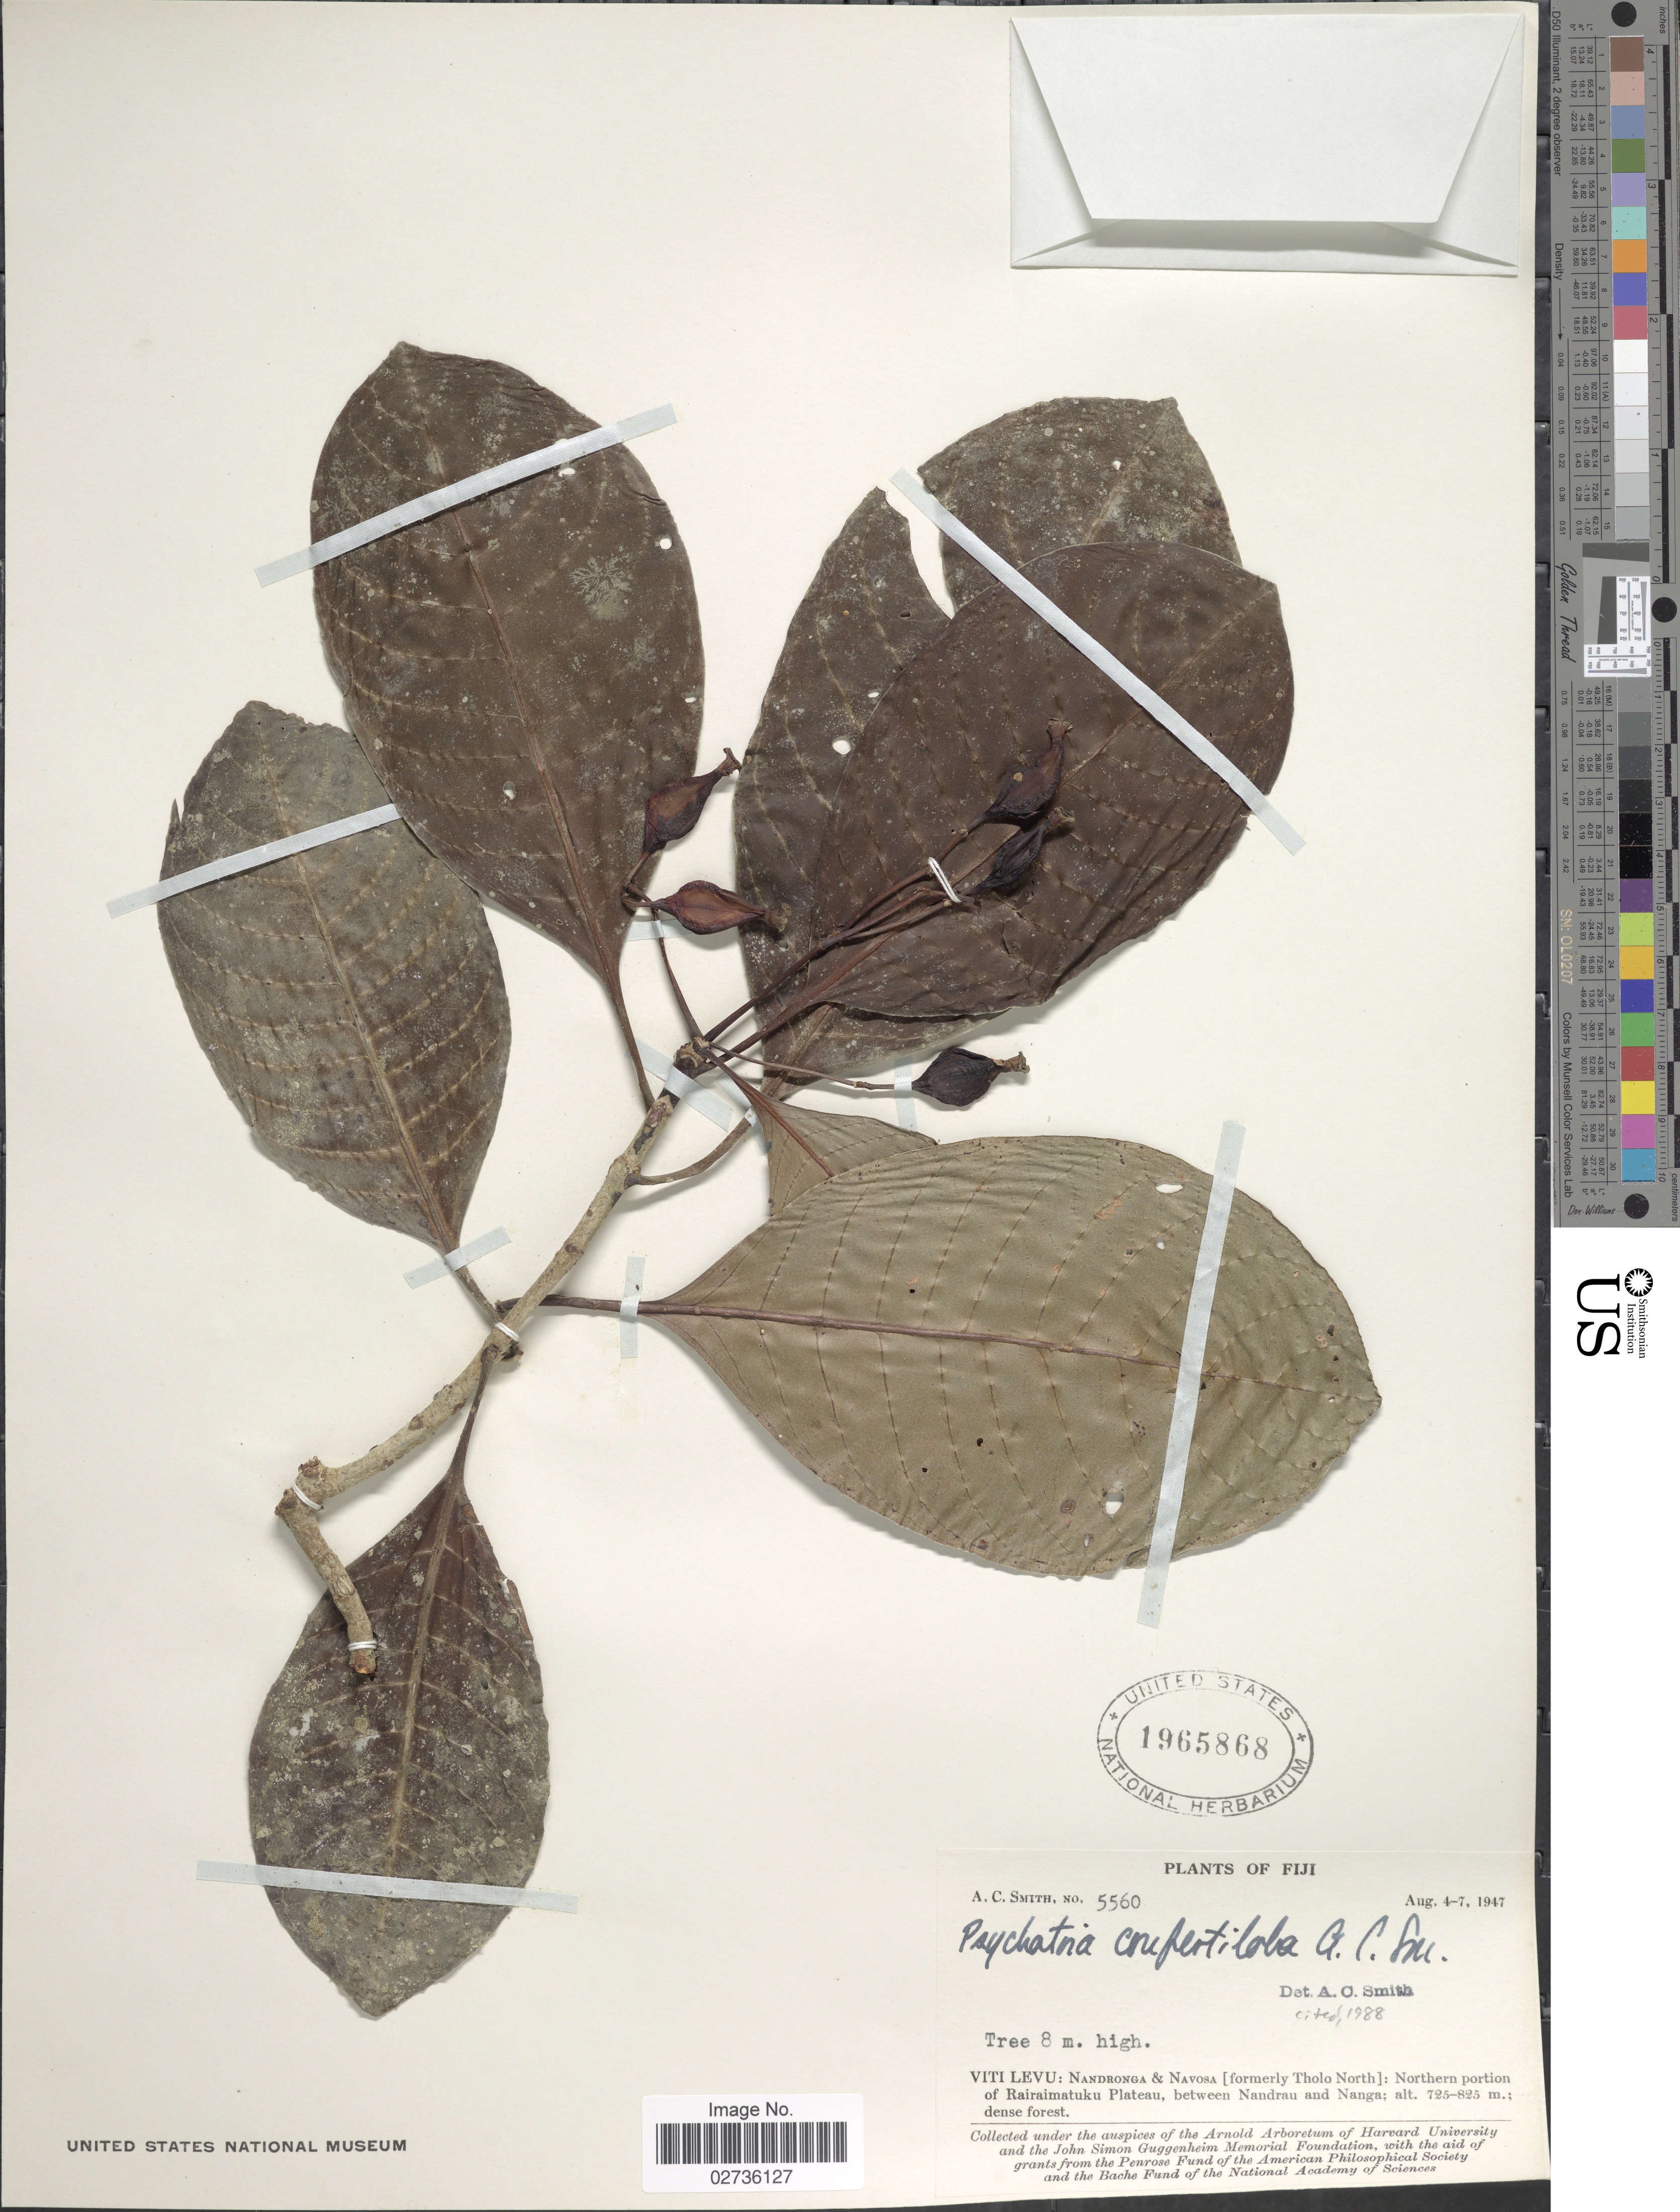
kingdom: Plantae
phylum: Tracheophyta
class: Magnoliopsida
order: Gentianales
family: Rubiaceae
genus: Psychotria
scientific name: Psychotria confertiloba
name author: A.C. Sm.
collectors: A. C. Smith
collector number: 5560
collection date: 1947-08-04/1947-08-07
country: Fiji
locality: Viti Levu: Nandronga & Navosa [formerly Tholo North]: Northern portion of Rairaimatuku Plateau, between Nandrau and Nanga.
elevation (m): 725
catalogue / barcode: US 1965868